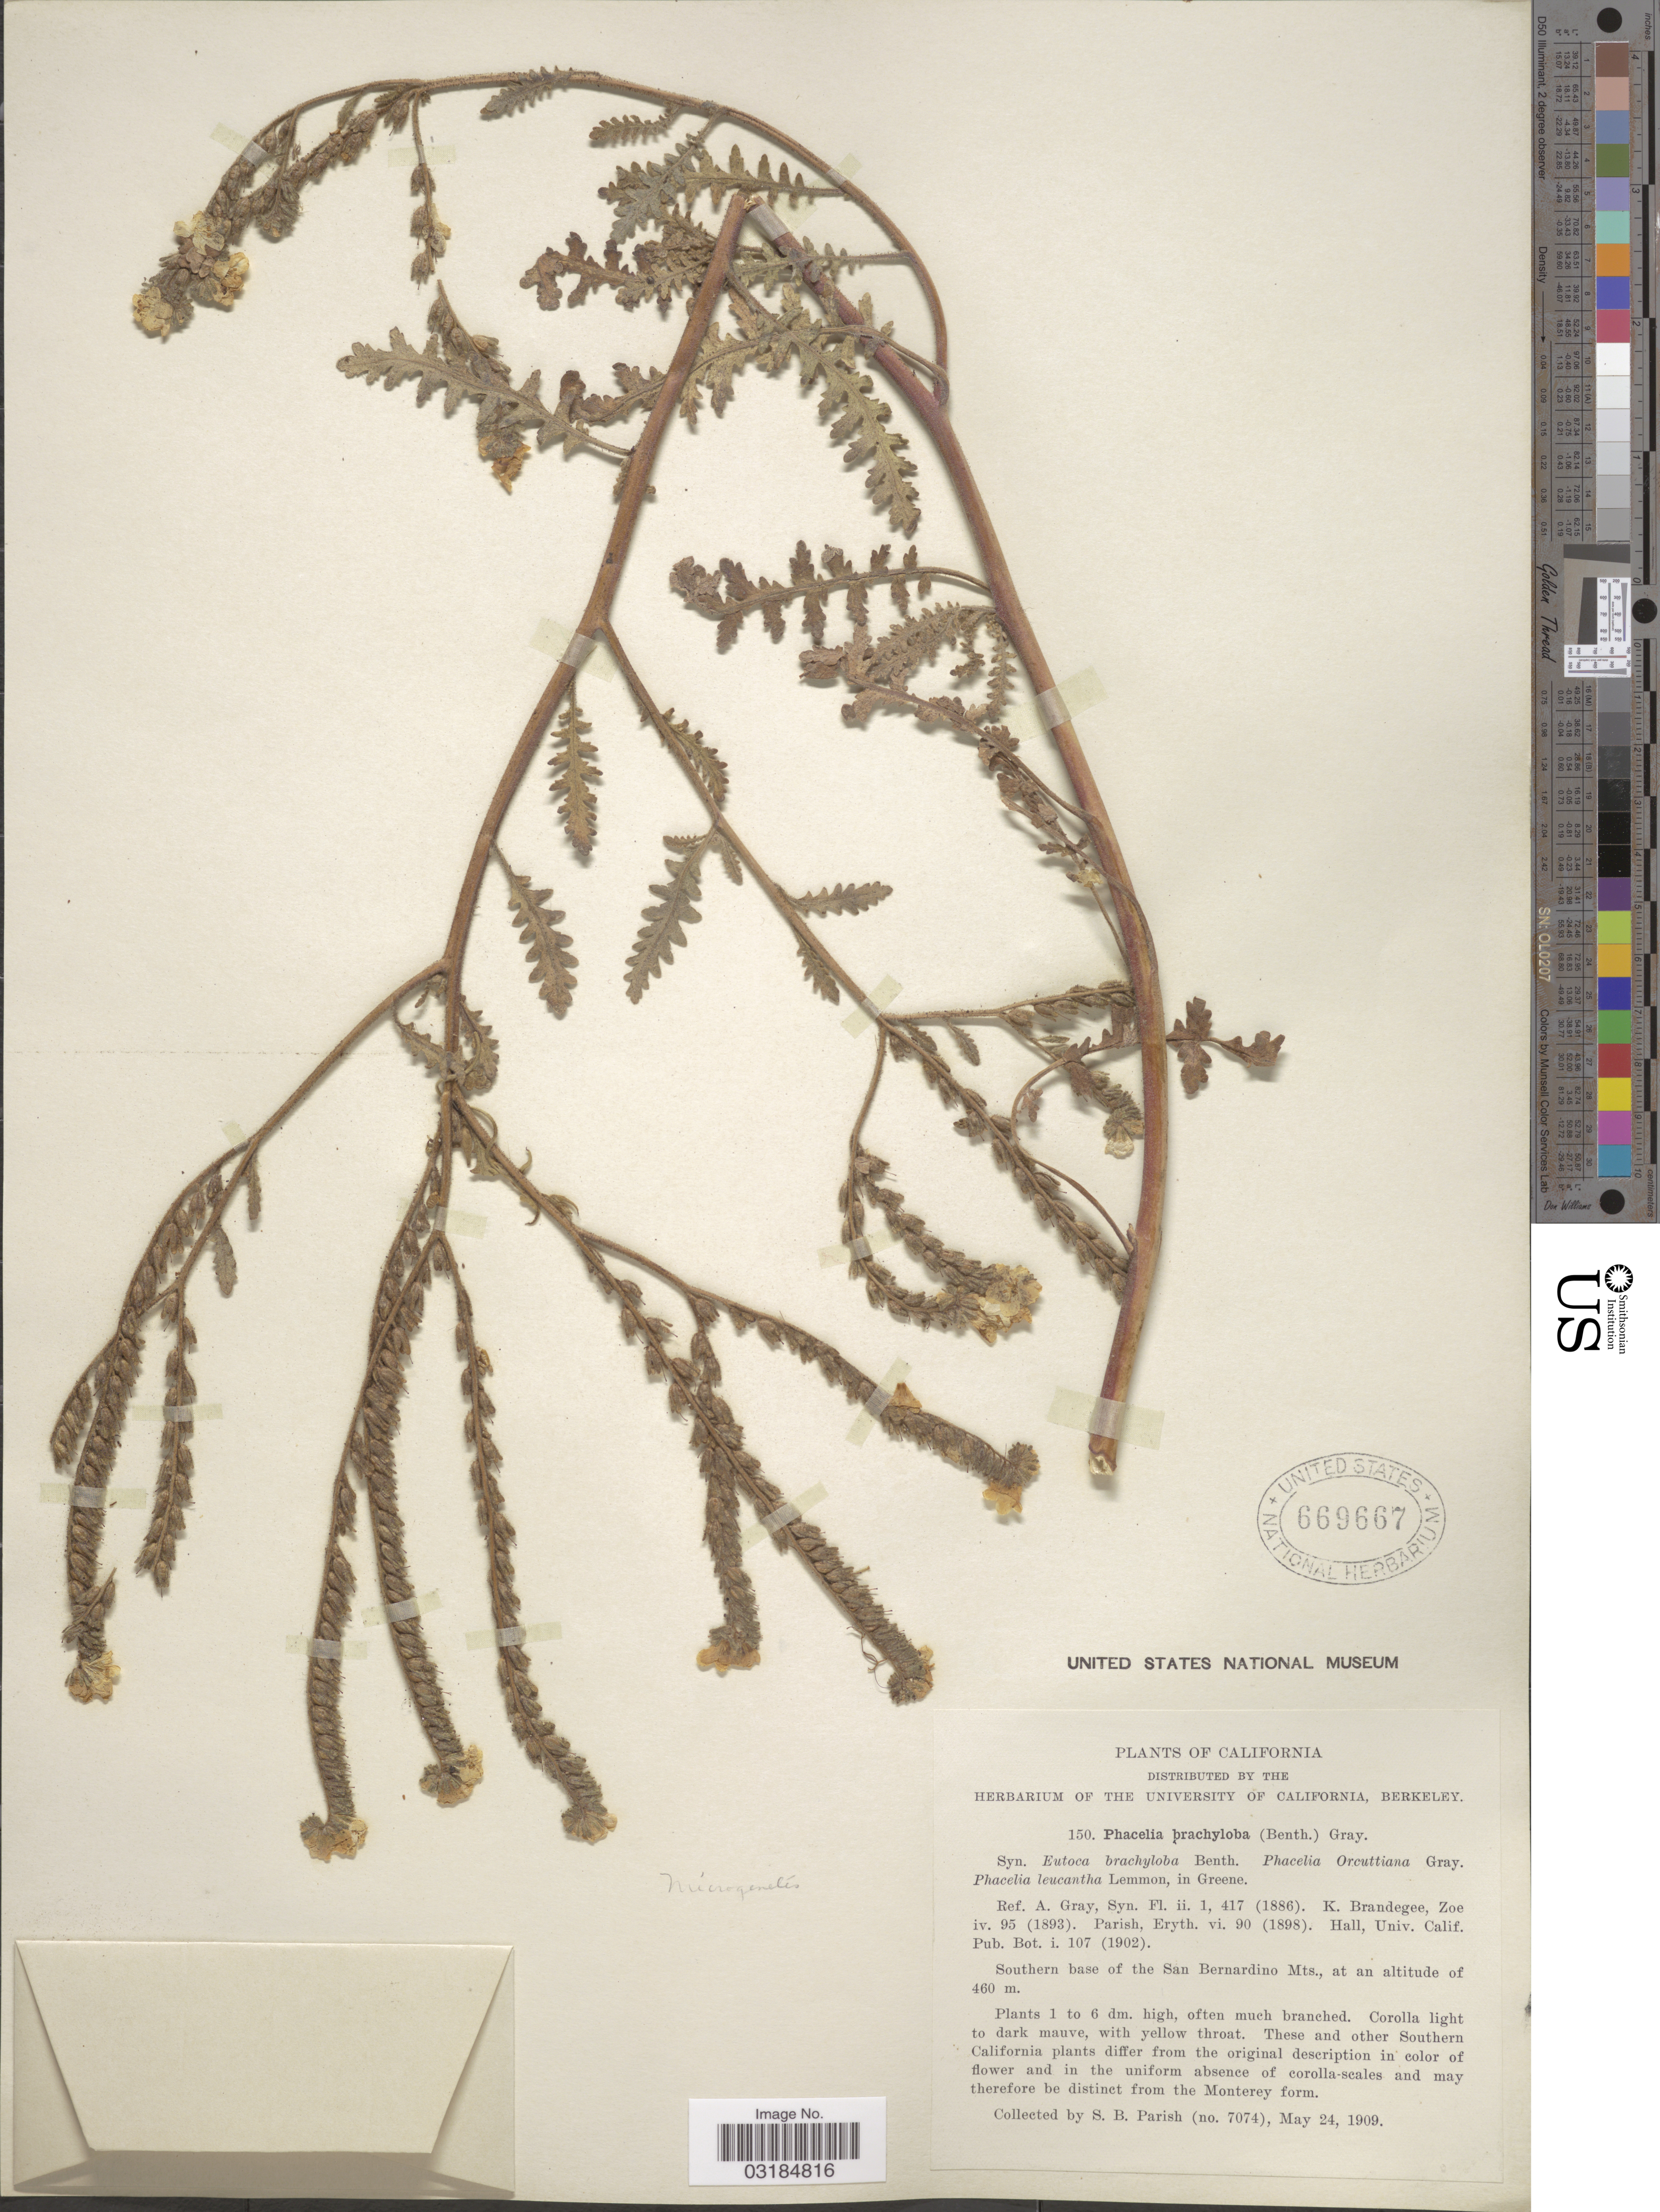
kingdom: Plantae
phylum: Tracheophyta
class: Magnoliopsida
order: Boraginales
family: Hydrophyllaceae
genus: Phacelia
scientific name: Phacelia brachyloba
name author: (Benth.) A. Gray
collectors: S. B. Parish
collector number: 7074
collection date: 1909-05-24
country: United States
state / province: California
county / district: San Bernardino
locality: Southern base of the San Bernardino Mts.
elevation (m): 460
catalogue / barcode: US 669667